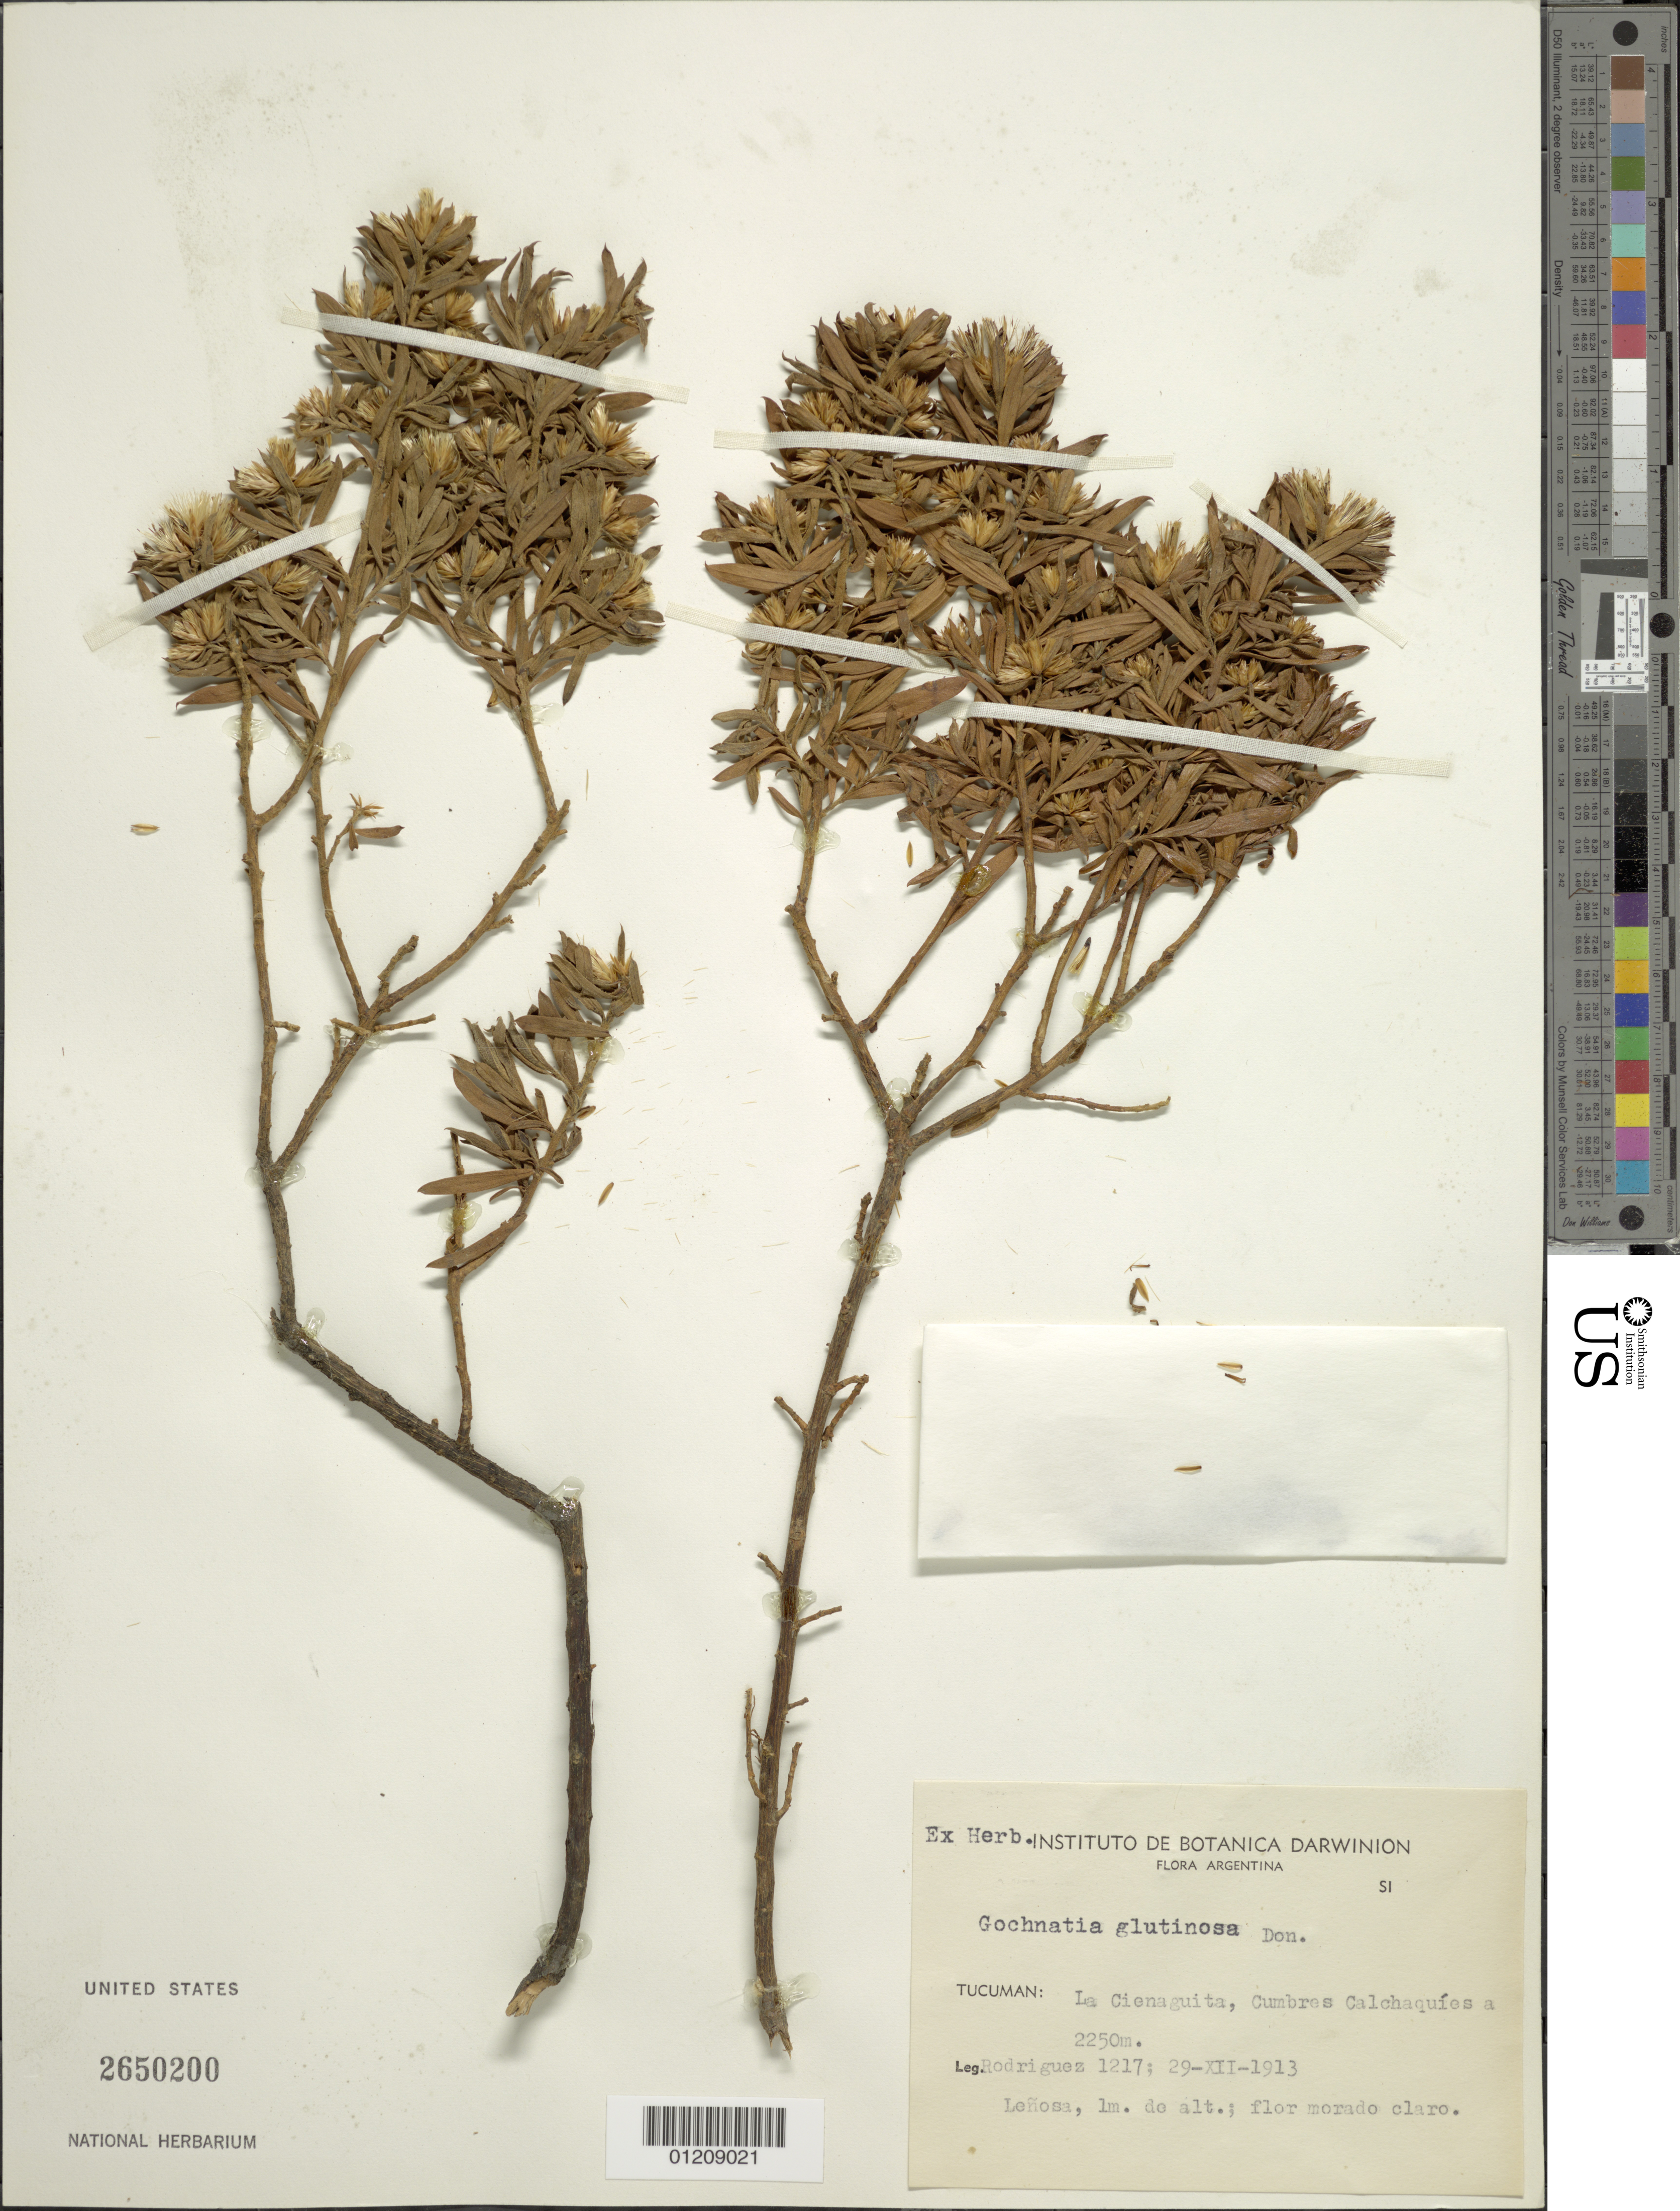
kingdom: Plantae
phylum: Tracheophyta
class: Magnoliopsida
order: Asterales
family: Asteraceae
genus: Pentaphorus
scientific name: Pentaphorus glutinosus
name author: D. Don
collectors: -- Rodriquez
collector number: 1217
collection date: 1913-12-29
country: Argentina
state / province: Tucumán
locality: La Cienaguita, cumbres Calchaquies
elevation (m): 2250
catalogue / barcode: US 2650200